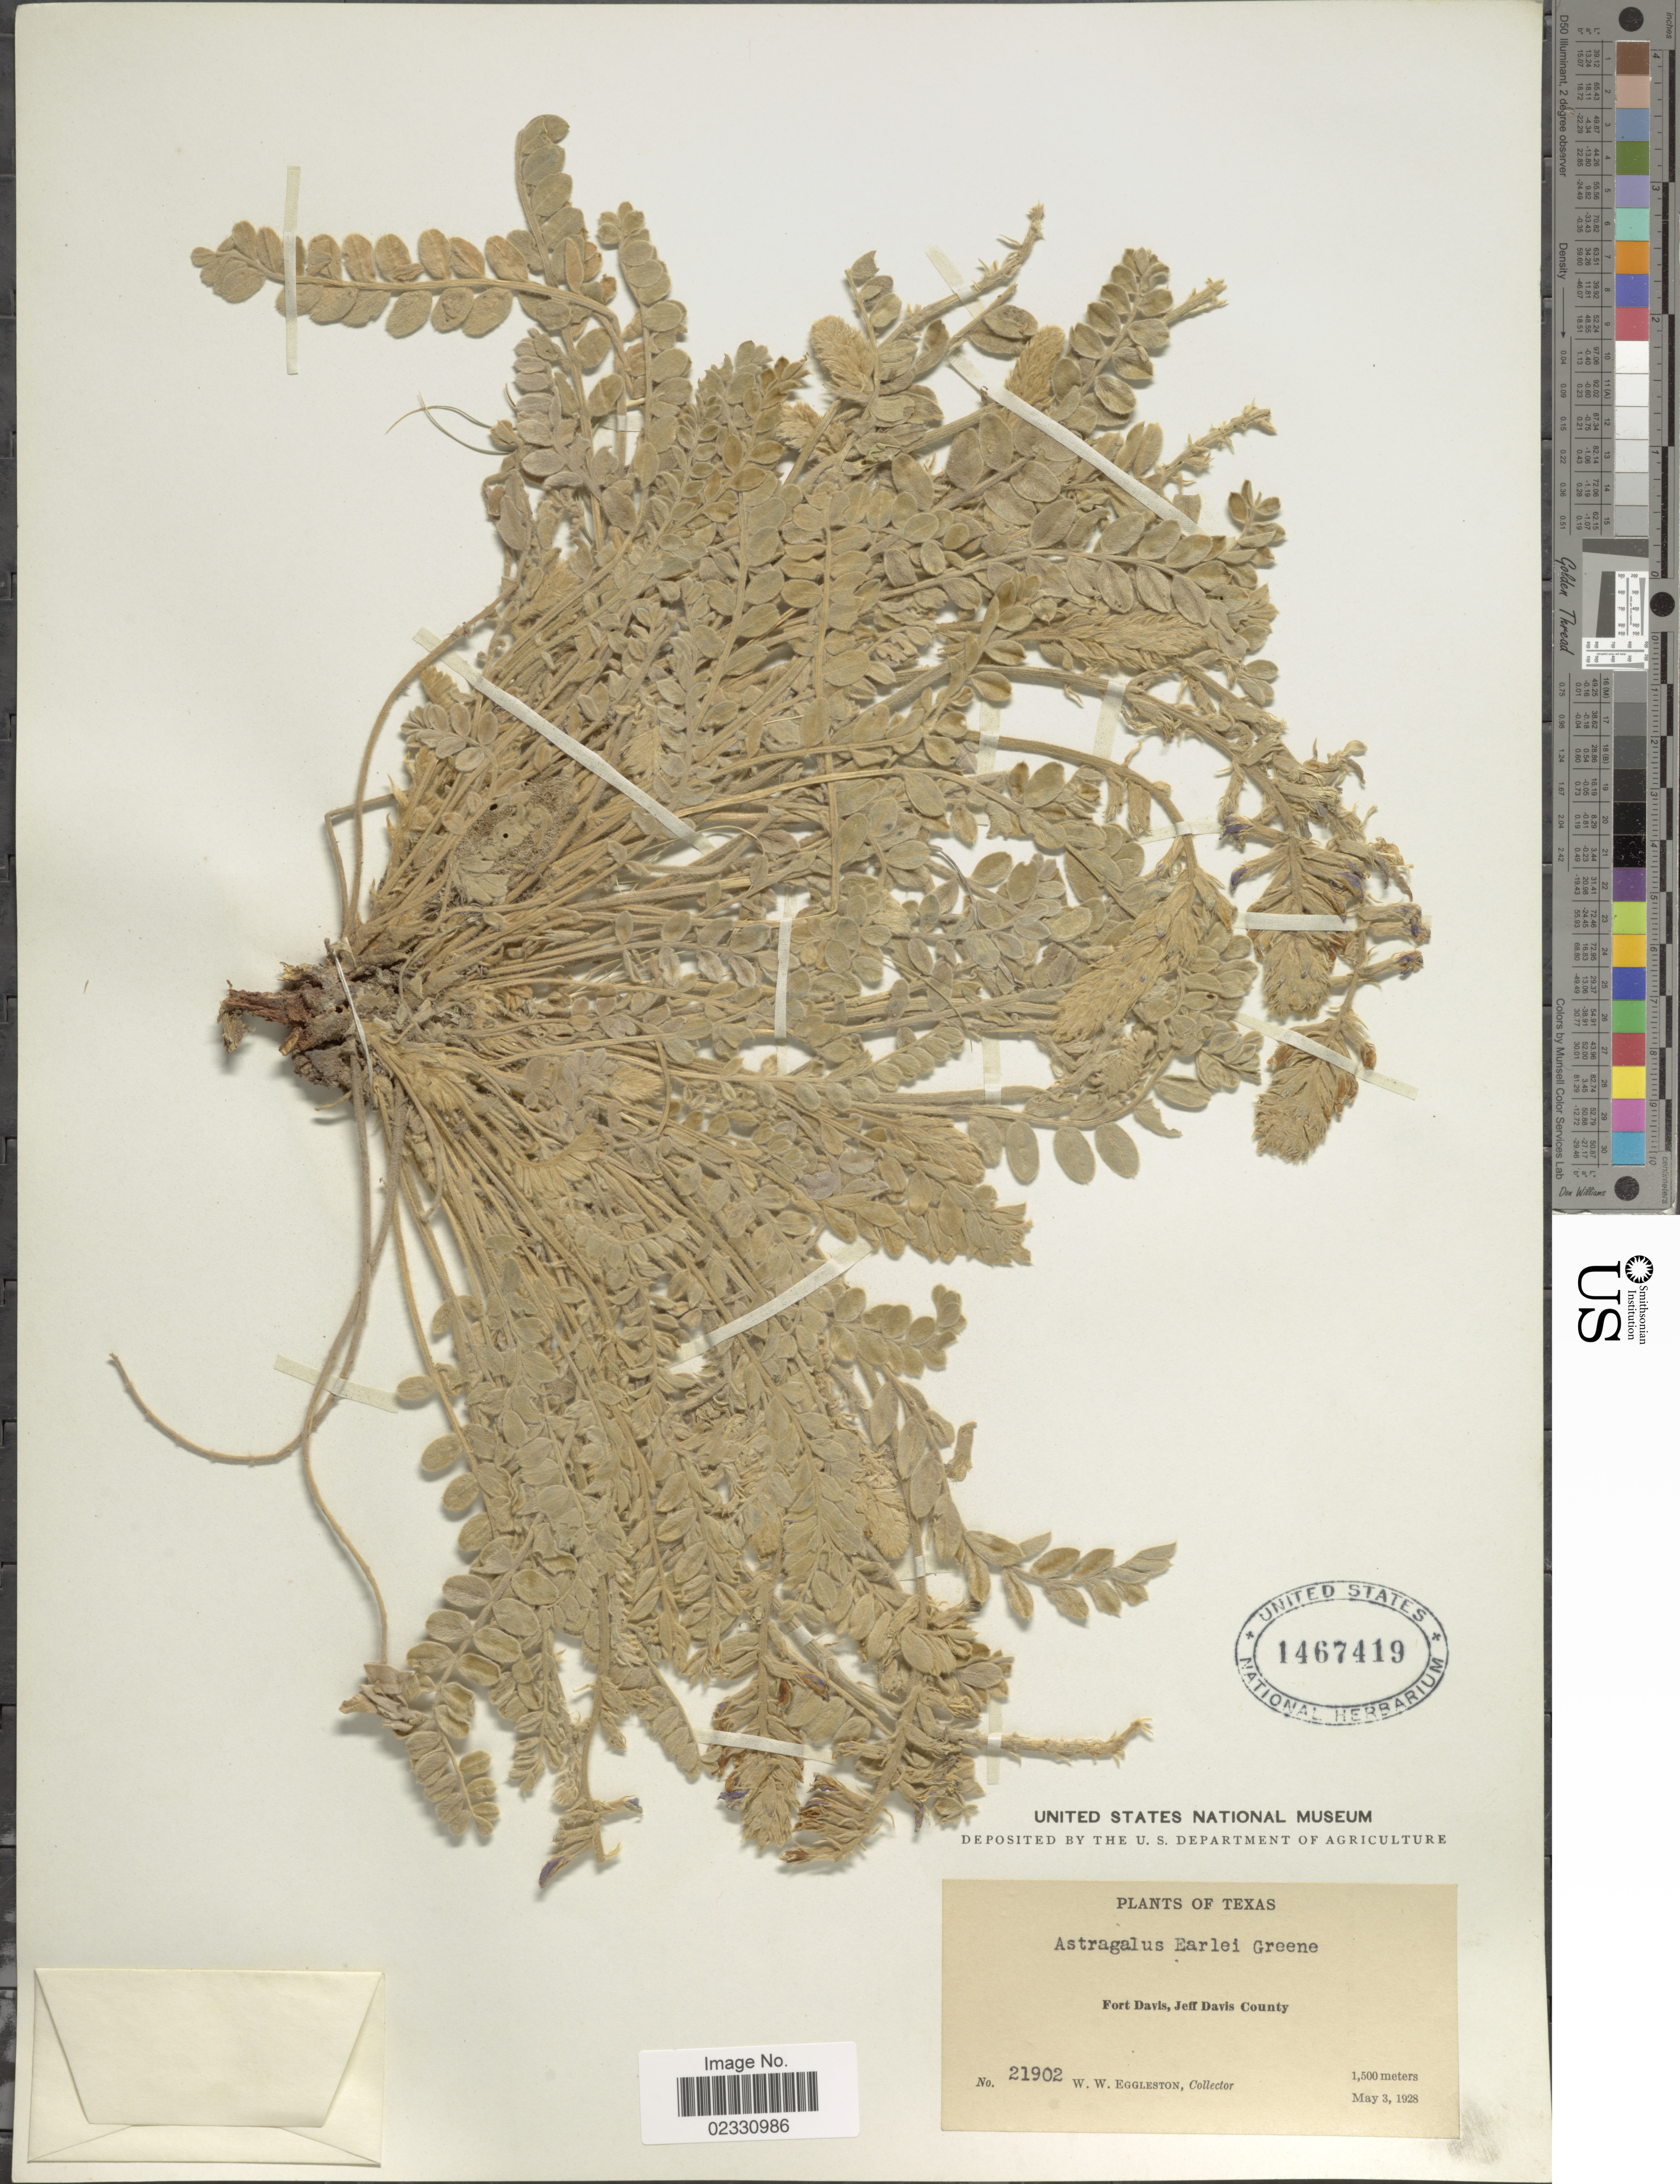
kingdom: Plantae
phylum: Tracheophyta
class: Magnoliopsida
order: Fabales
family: Fabaceae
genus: Astragalus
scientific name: Astragalus earlei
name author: Greene ex Rydb.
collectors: W. W. Eggleston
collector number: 21902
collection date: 1928-05-03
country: United States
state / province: Texas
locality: Fort Davis, Jeff Davis County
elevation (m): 1500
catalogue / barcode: US 1467419